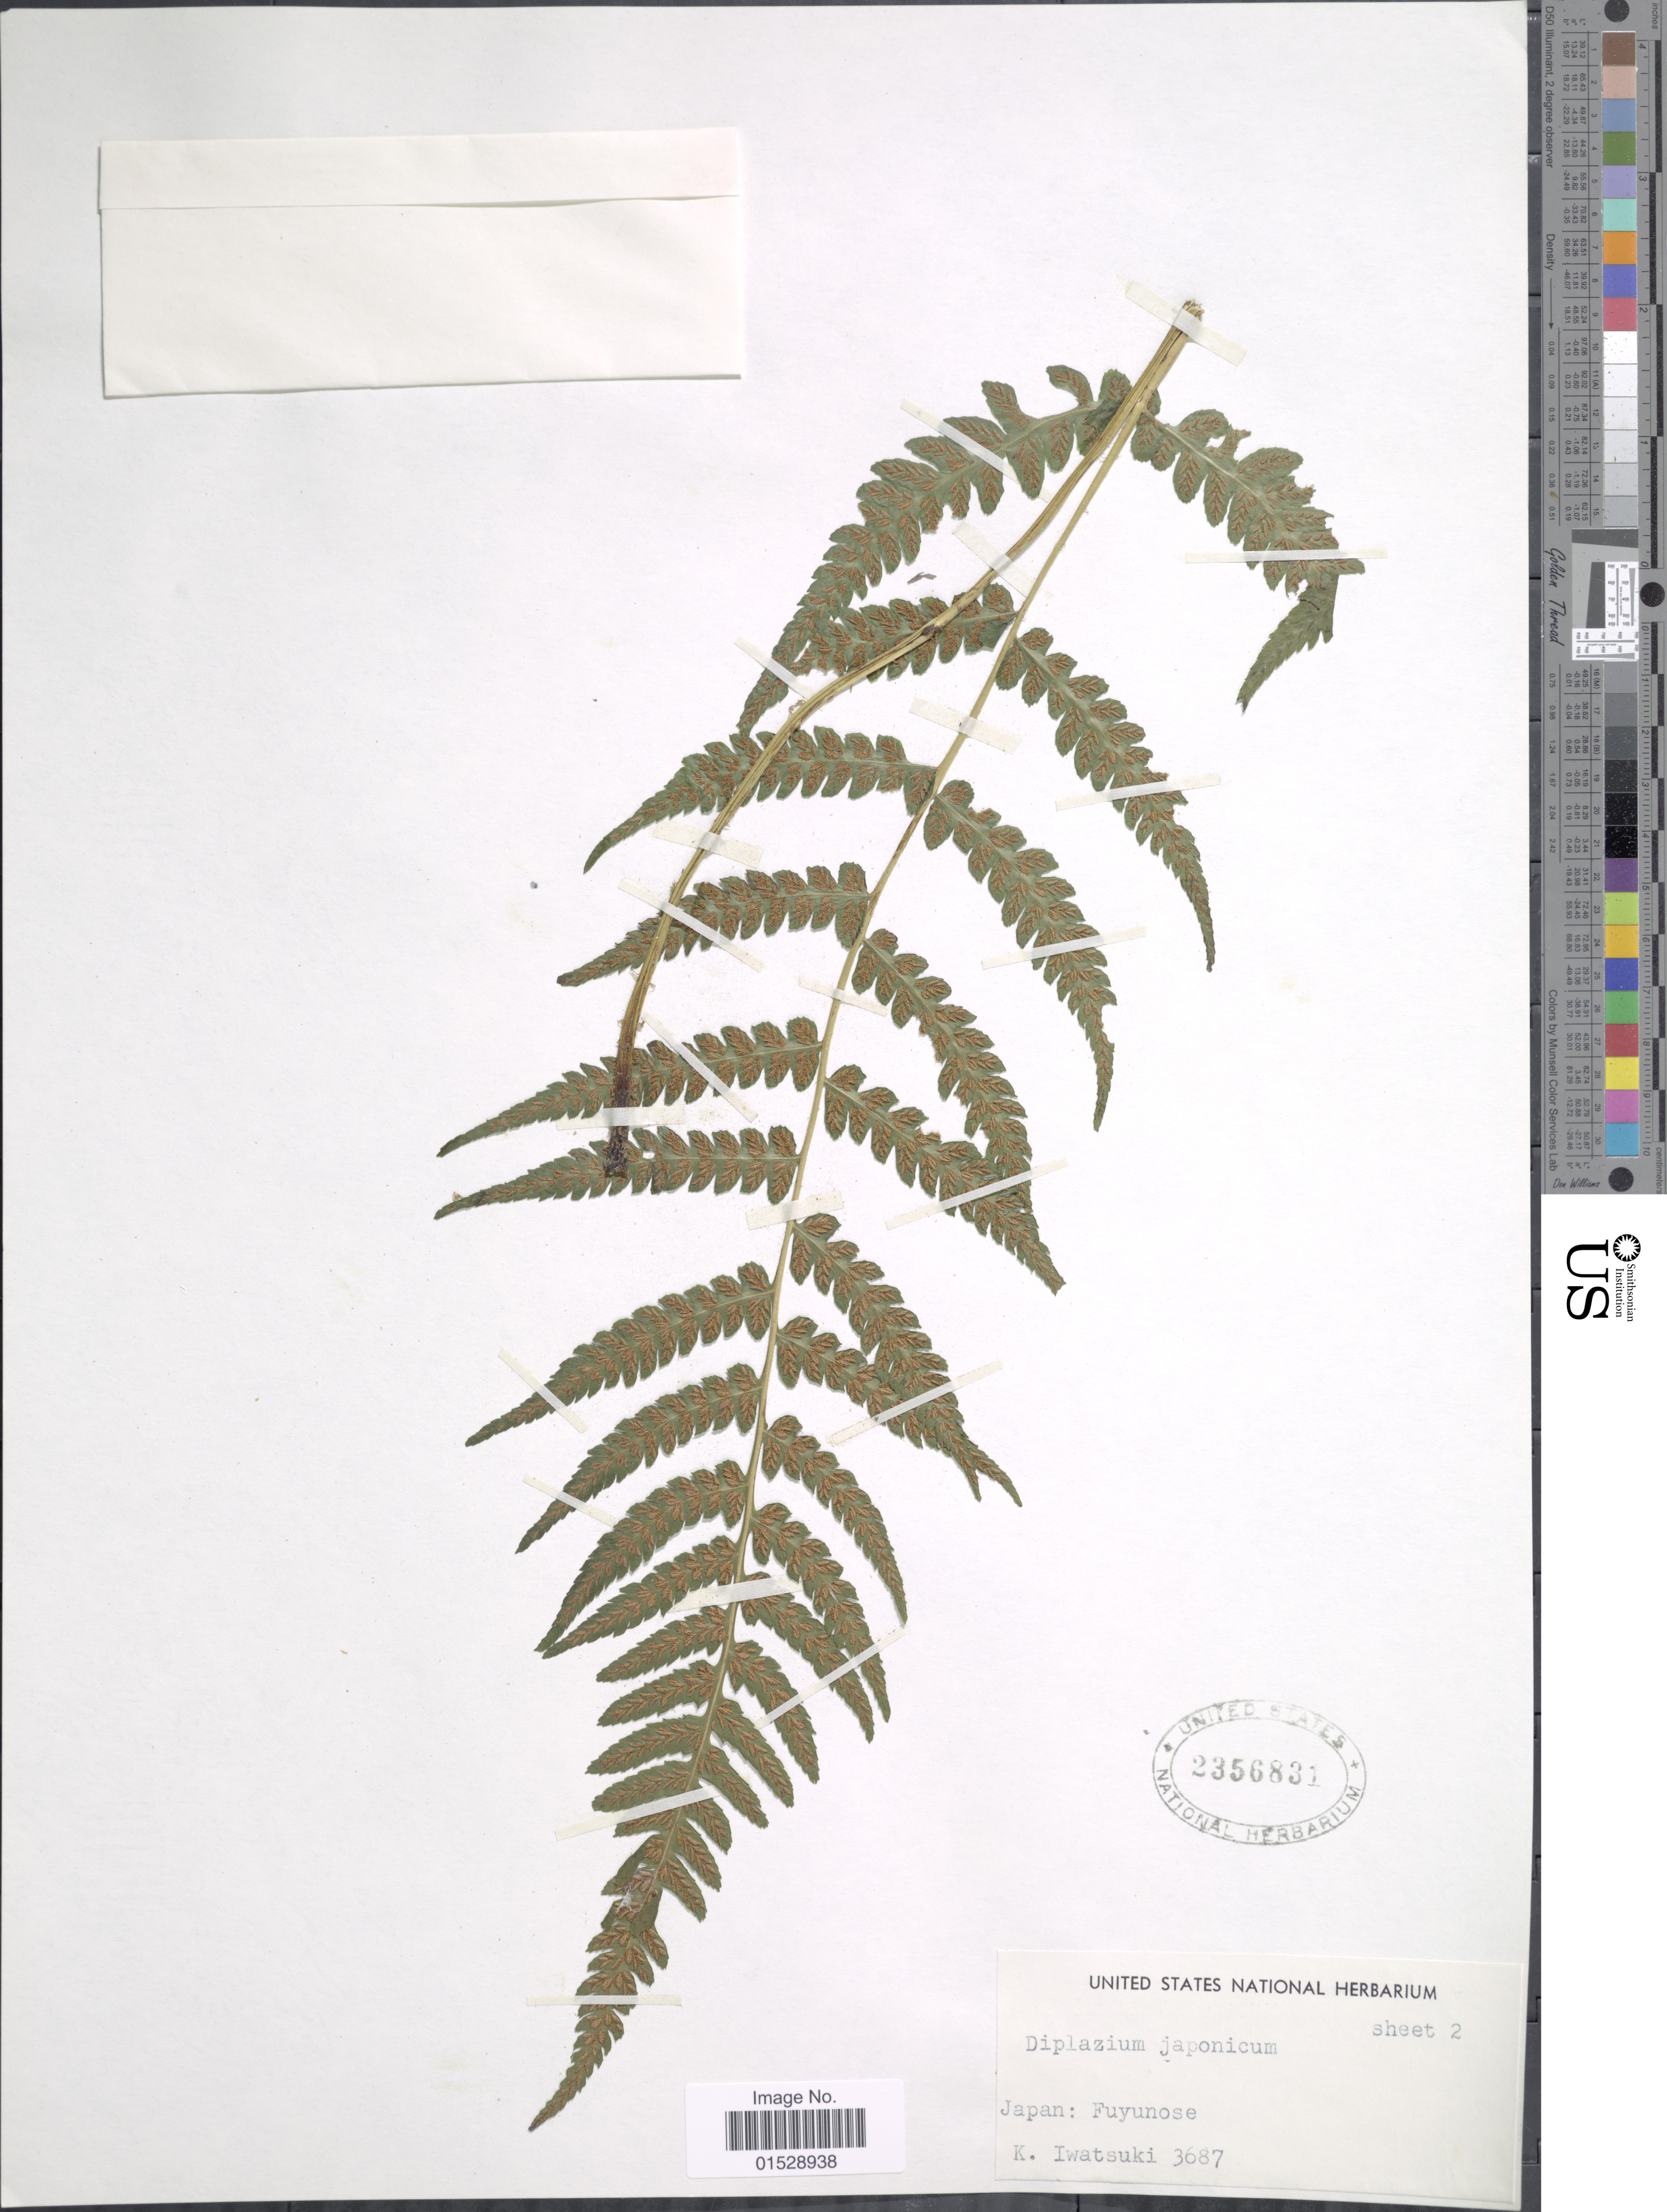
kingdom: Plantae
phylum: Tracheophyta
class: Polypodiopsida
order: Polypodiales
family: Athyriaceae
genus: Deparia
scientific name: Deparia japonica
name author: (Thunb.) M. Kato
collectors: K. Iwatsuki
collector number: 3687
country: Japan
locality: Japan: Fuyunose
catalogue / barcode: US 2356831